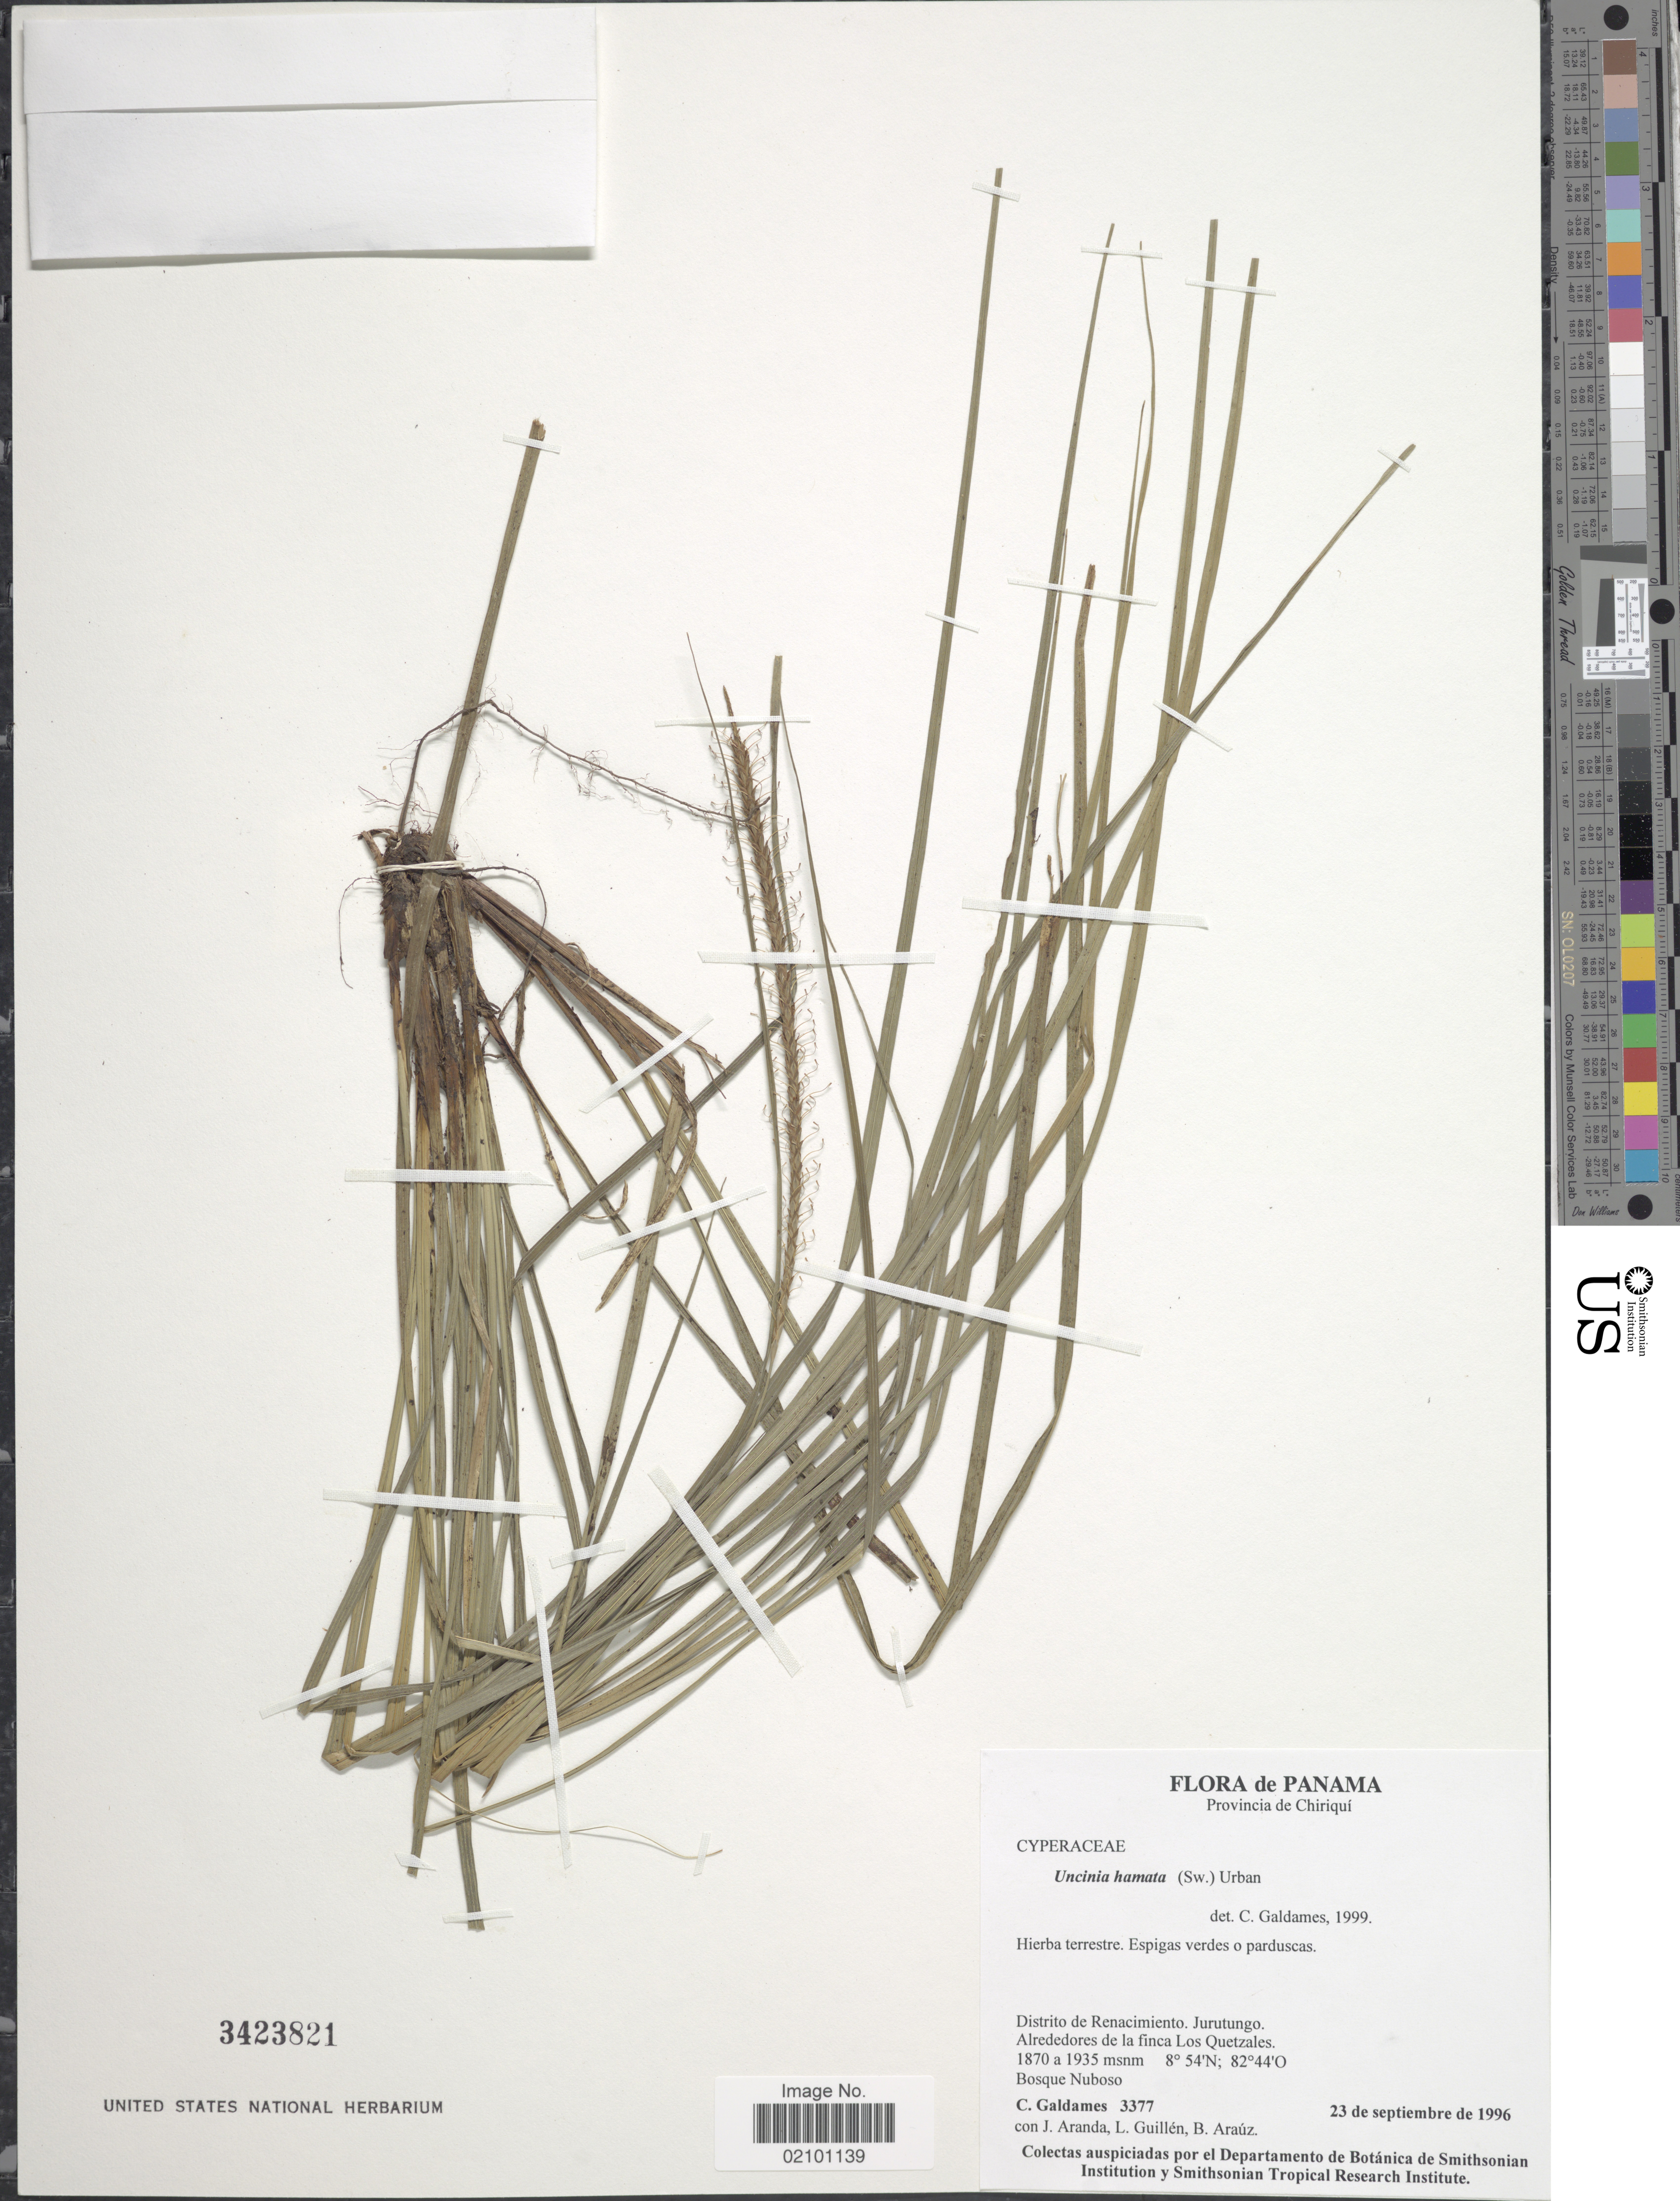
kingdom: Plantae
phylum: Tracheophyta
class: Liliopsida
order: Poales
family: Cyperaceae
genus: Carex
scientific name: Carex hamata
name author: Sw.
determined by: Strong, M. T., (US), Smithsonian Institution - National Museum of Natural History (UNITED STATES)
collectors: C. Galdames, J. Aranda, L. Guillén & B. Araúz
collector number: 3377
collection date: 1996-09-23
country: Panama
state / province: Chiriqui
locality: Distrito de Renacimiento, Jurutungo, alrededores de la finca Los Quetzales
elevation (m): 1870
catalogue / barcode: US 3423821